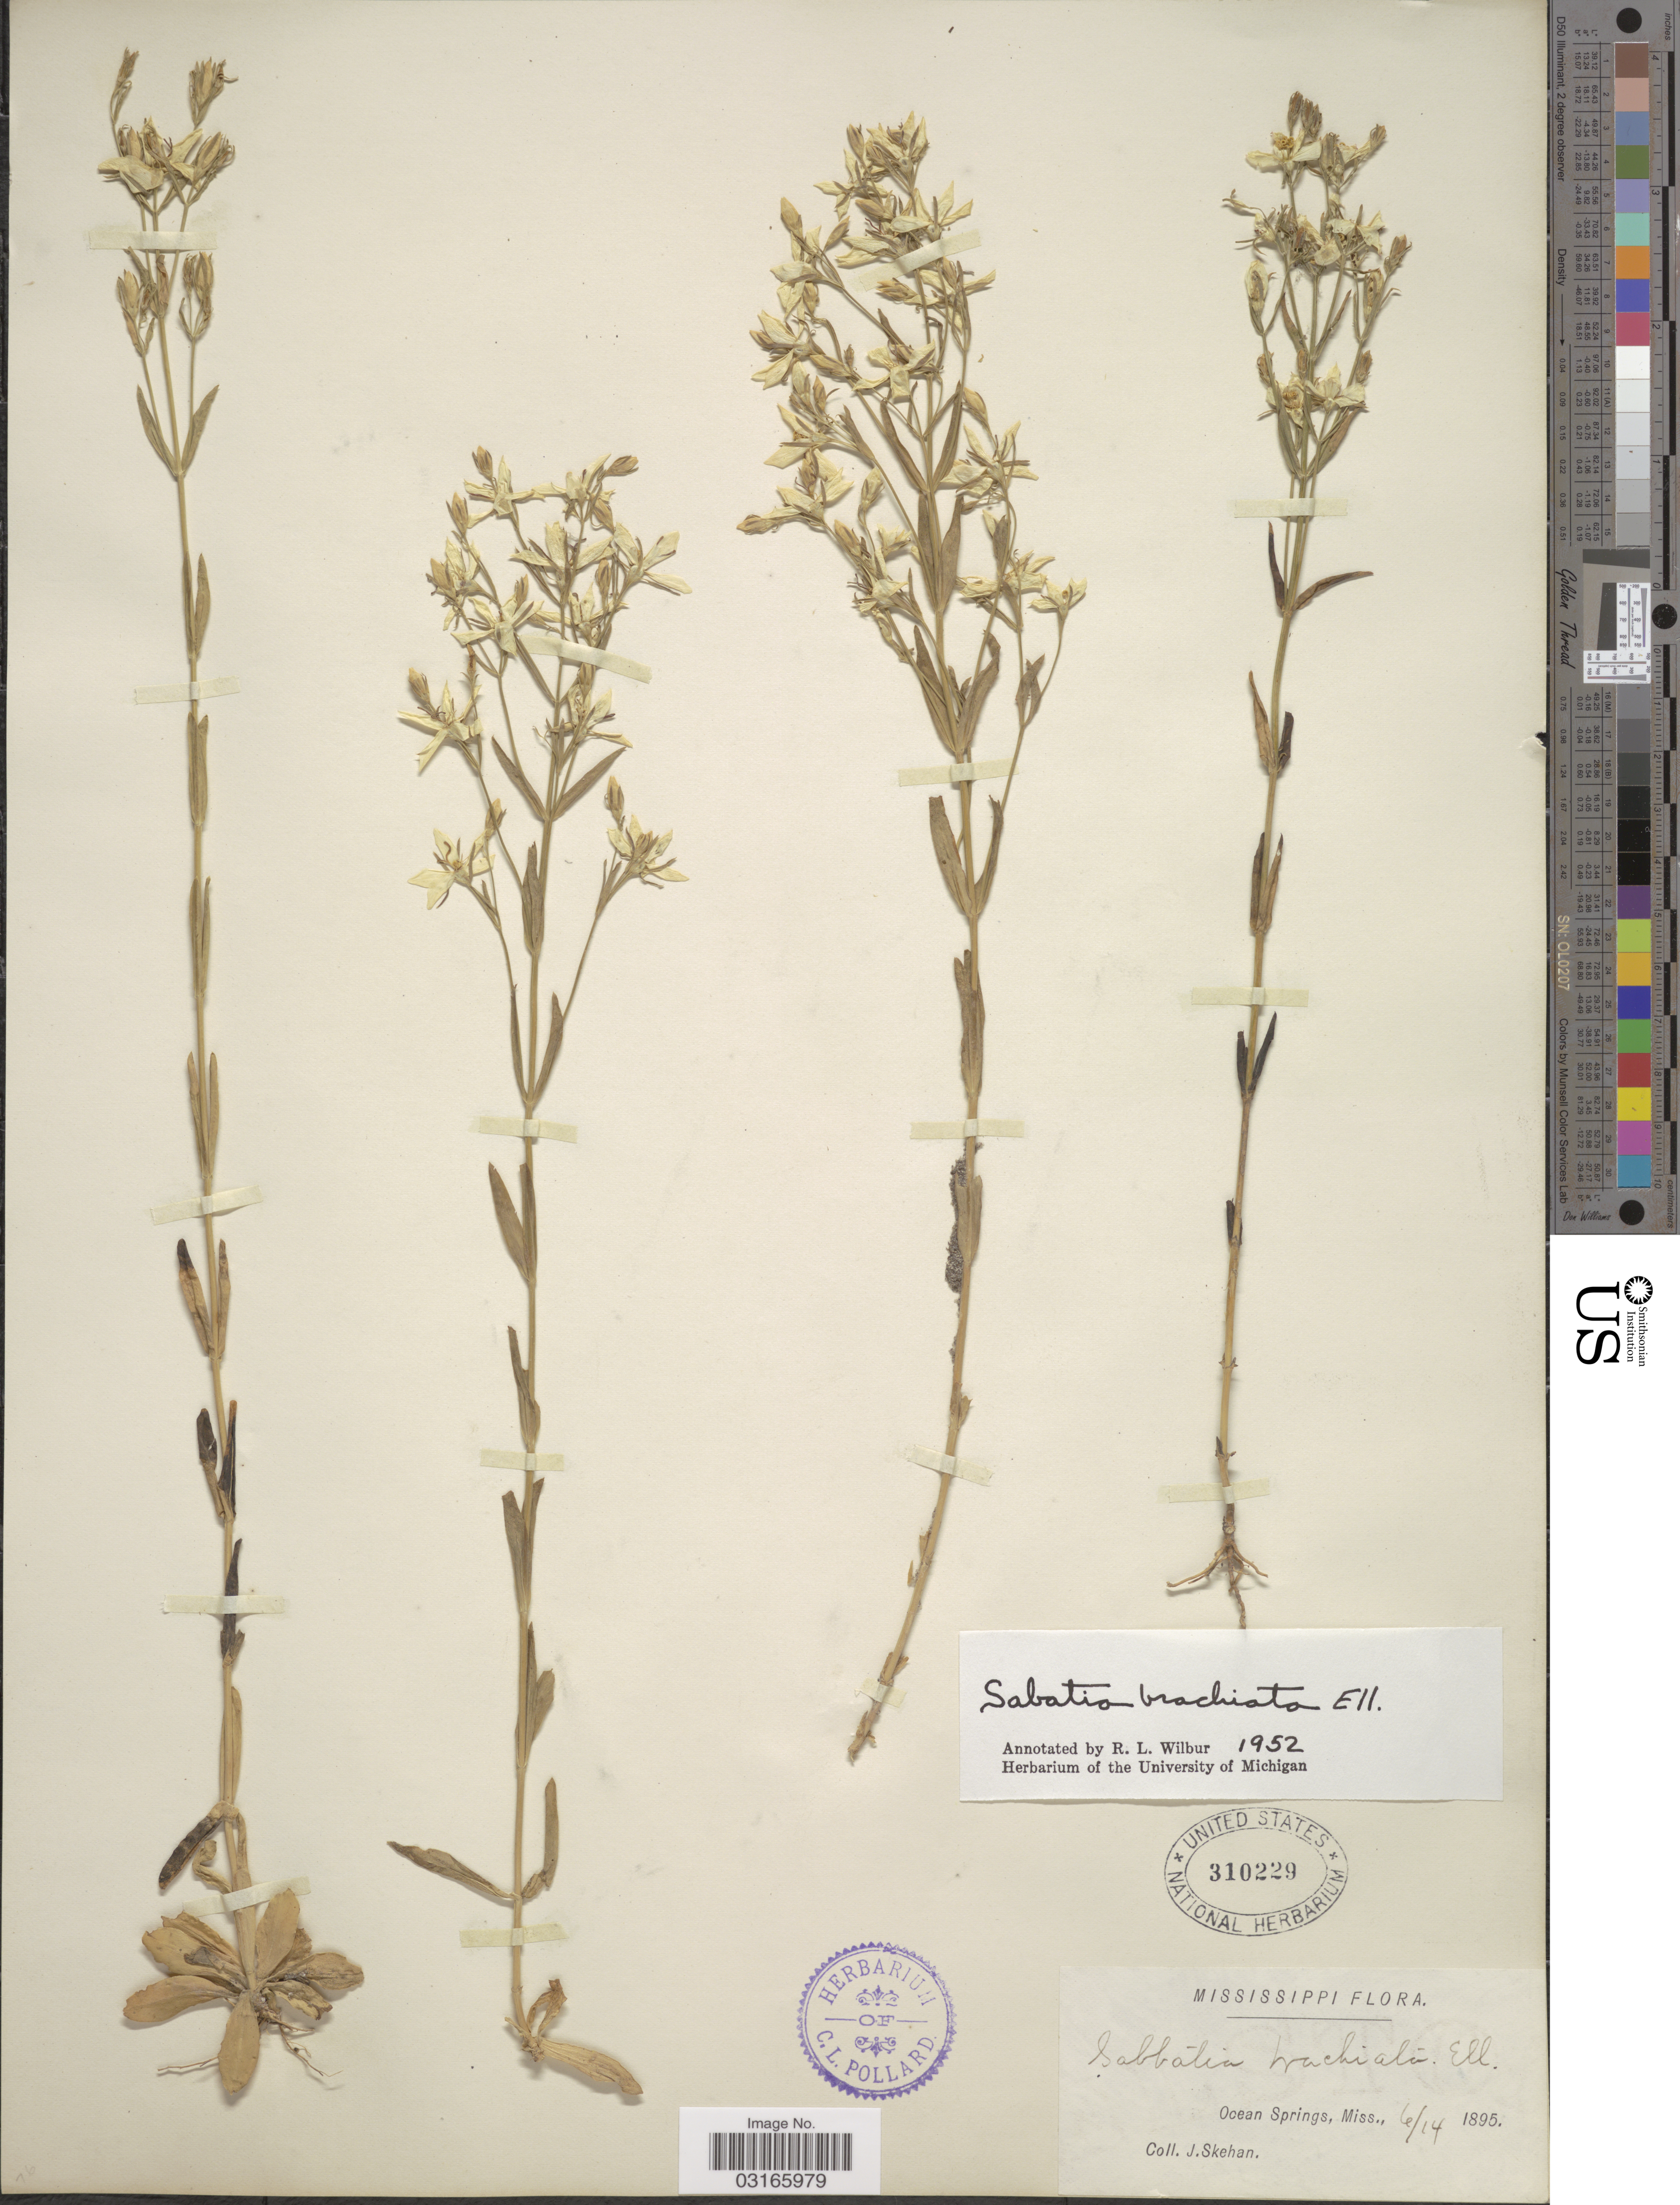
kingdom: Plantae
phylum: Tracheophyta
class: Magnoliopsida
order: Gentianales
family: Gentianaceae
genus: Sabatia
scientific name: Sabatia brachiata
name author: Elliott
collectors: J. Skehan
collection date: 1895-06-14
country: United States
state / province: Mississippi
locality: Ocean Springs, Miss.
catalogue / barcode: US 310229